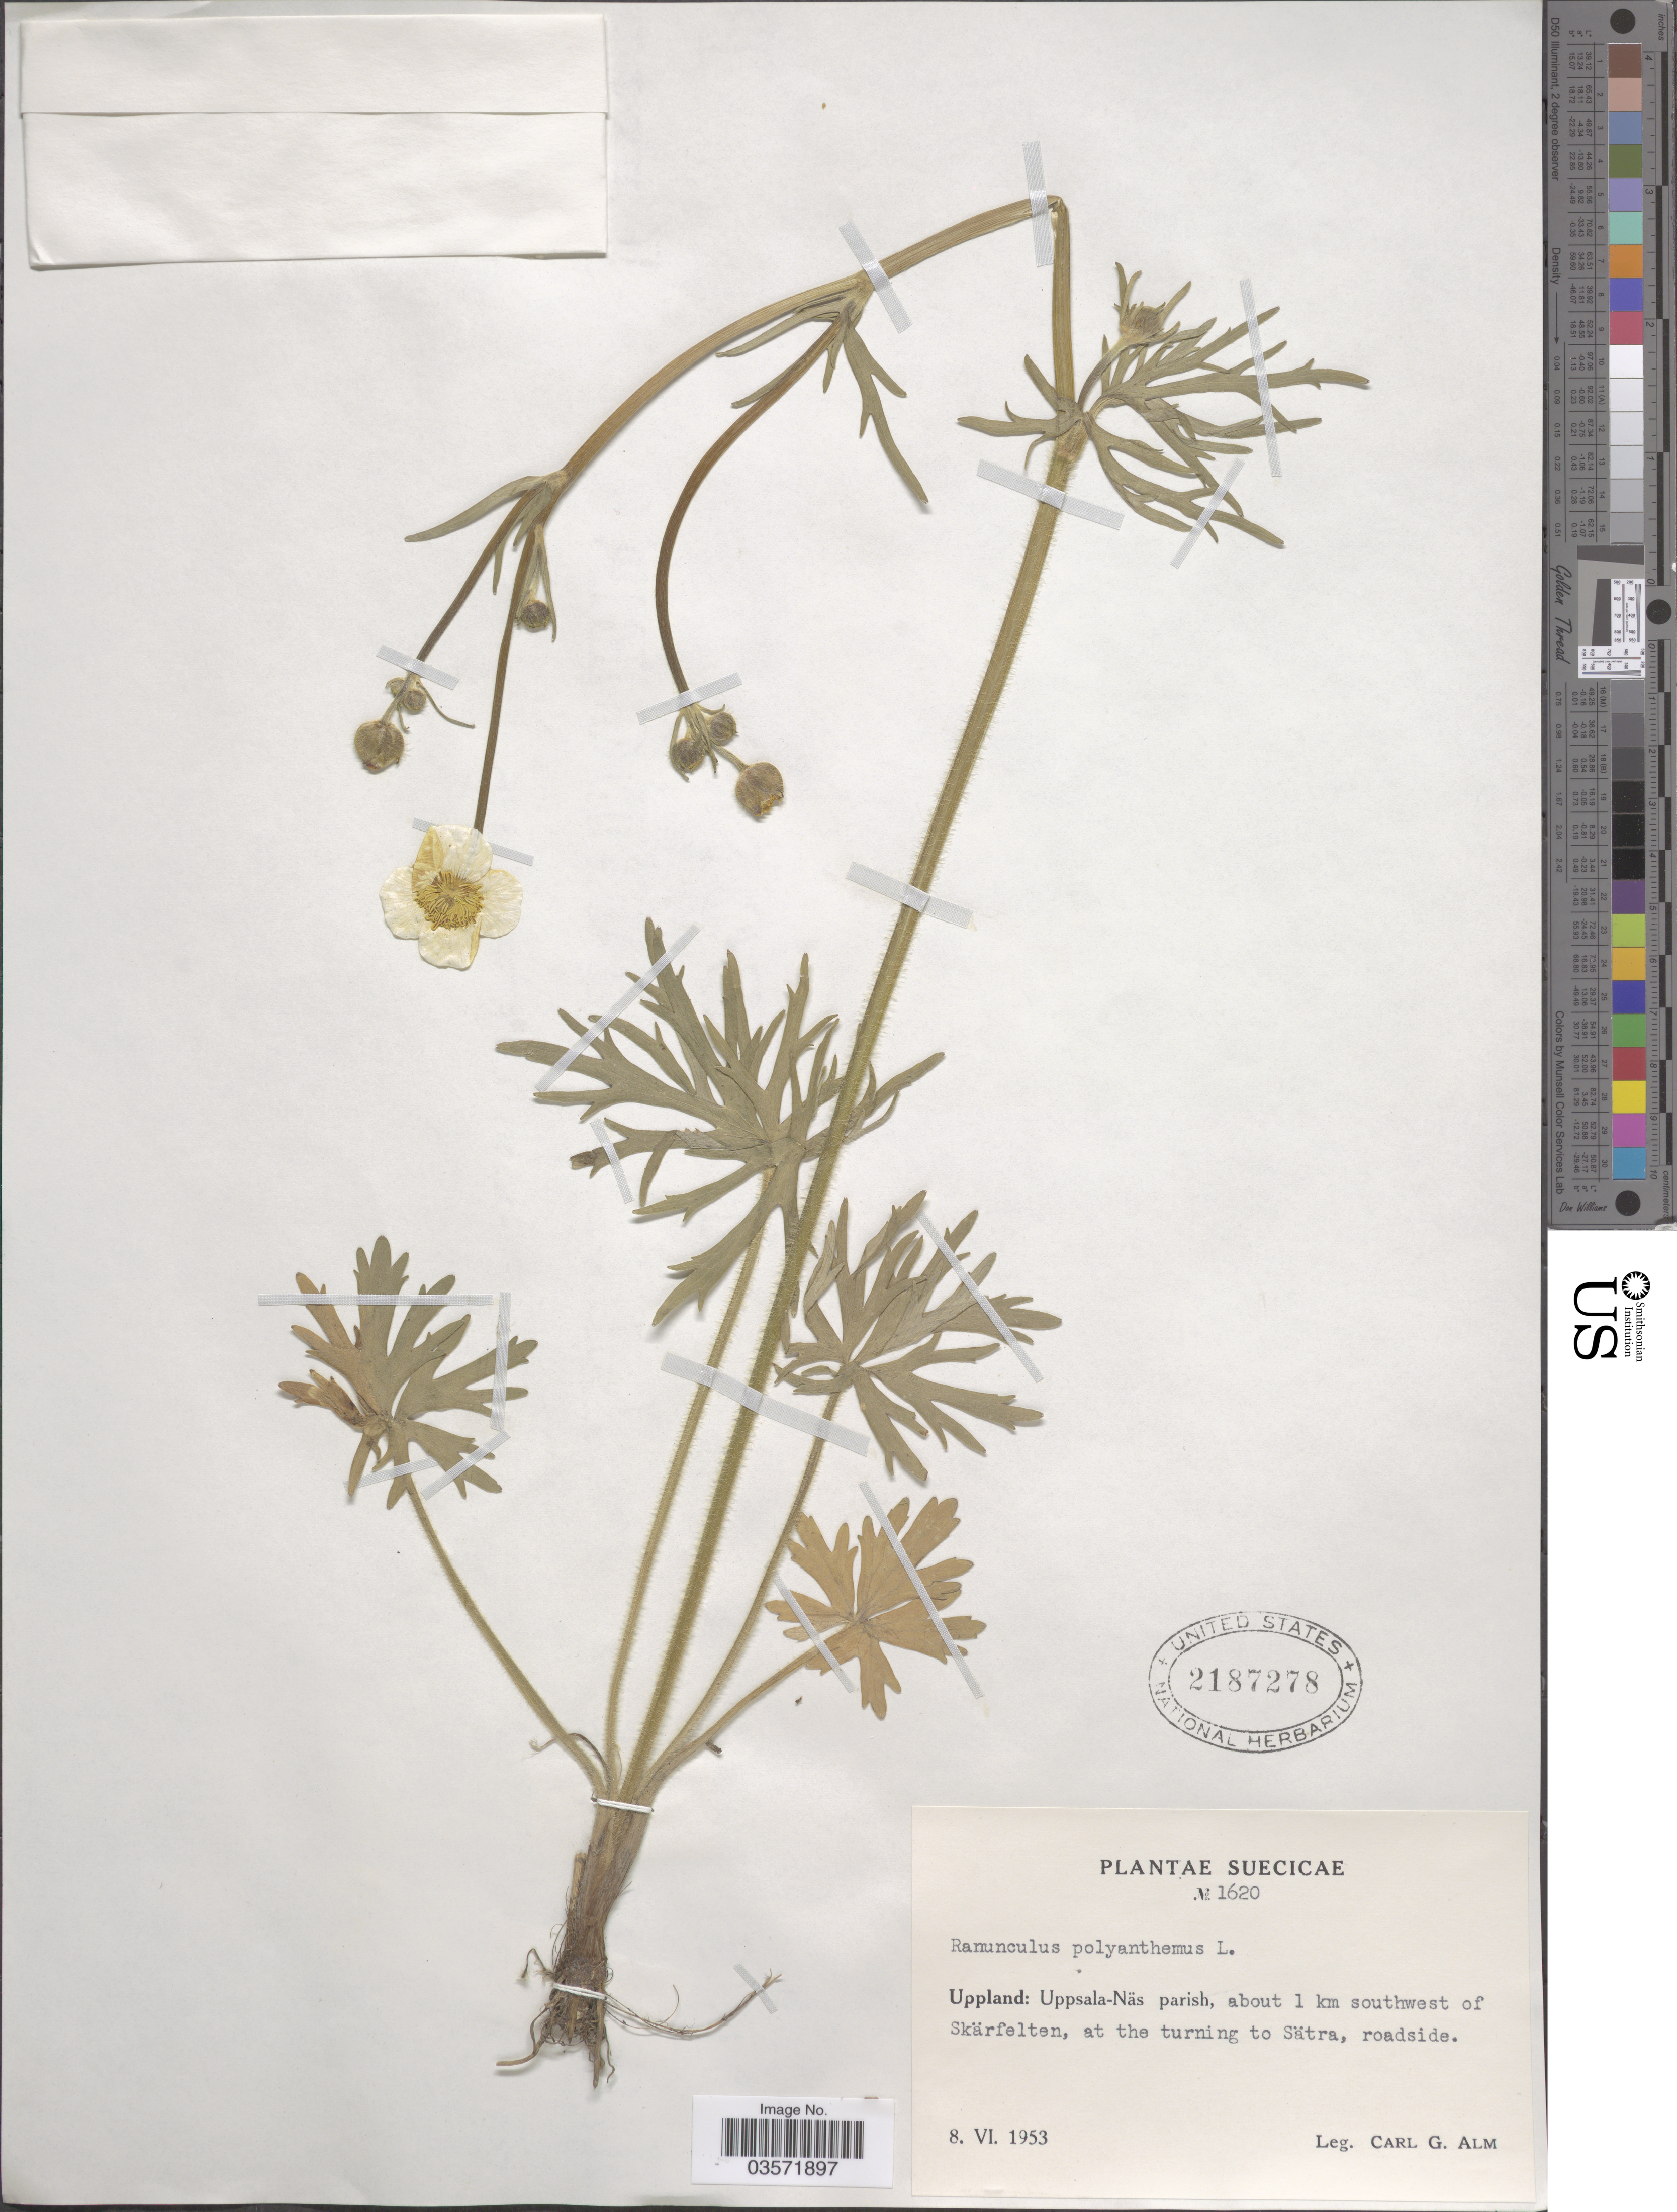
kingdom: Plantae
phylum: Tracheophyta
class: Magnoliopsida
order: Ranunculales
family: Ranunculaceae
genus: Ranunculus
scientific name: Ranunculus polyanthemos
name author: L.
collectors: C. G. Alm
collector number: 1620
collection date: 1953-06-08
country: Sweden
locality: Suecicae. Uppland: Uppsala-Näs parish, about 1 km southwest of Skärfelten, at the turning to Sätra, roadside.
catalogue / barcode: US 2187278